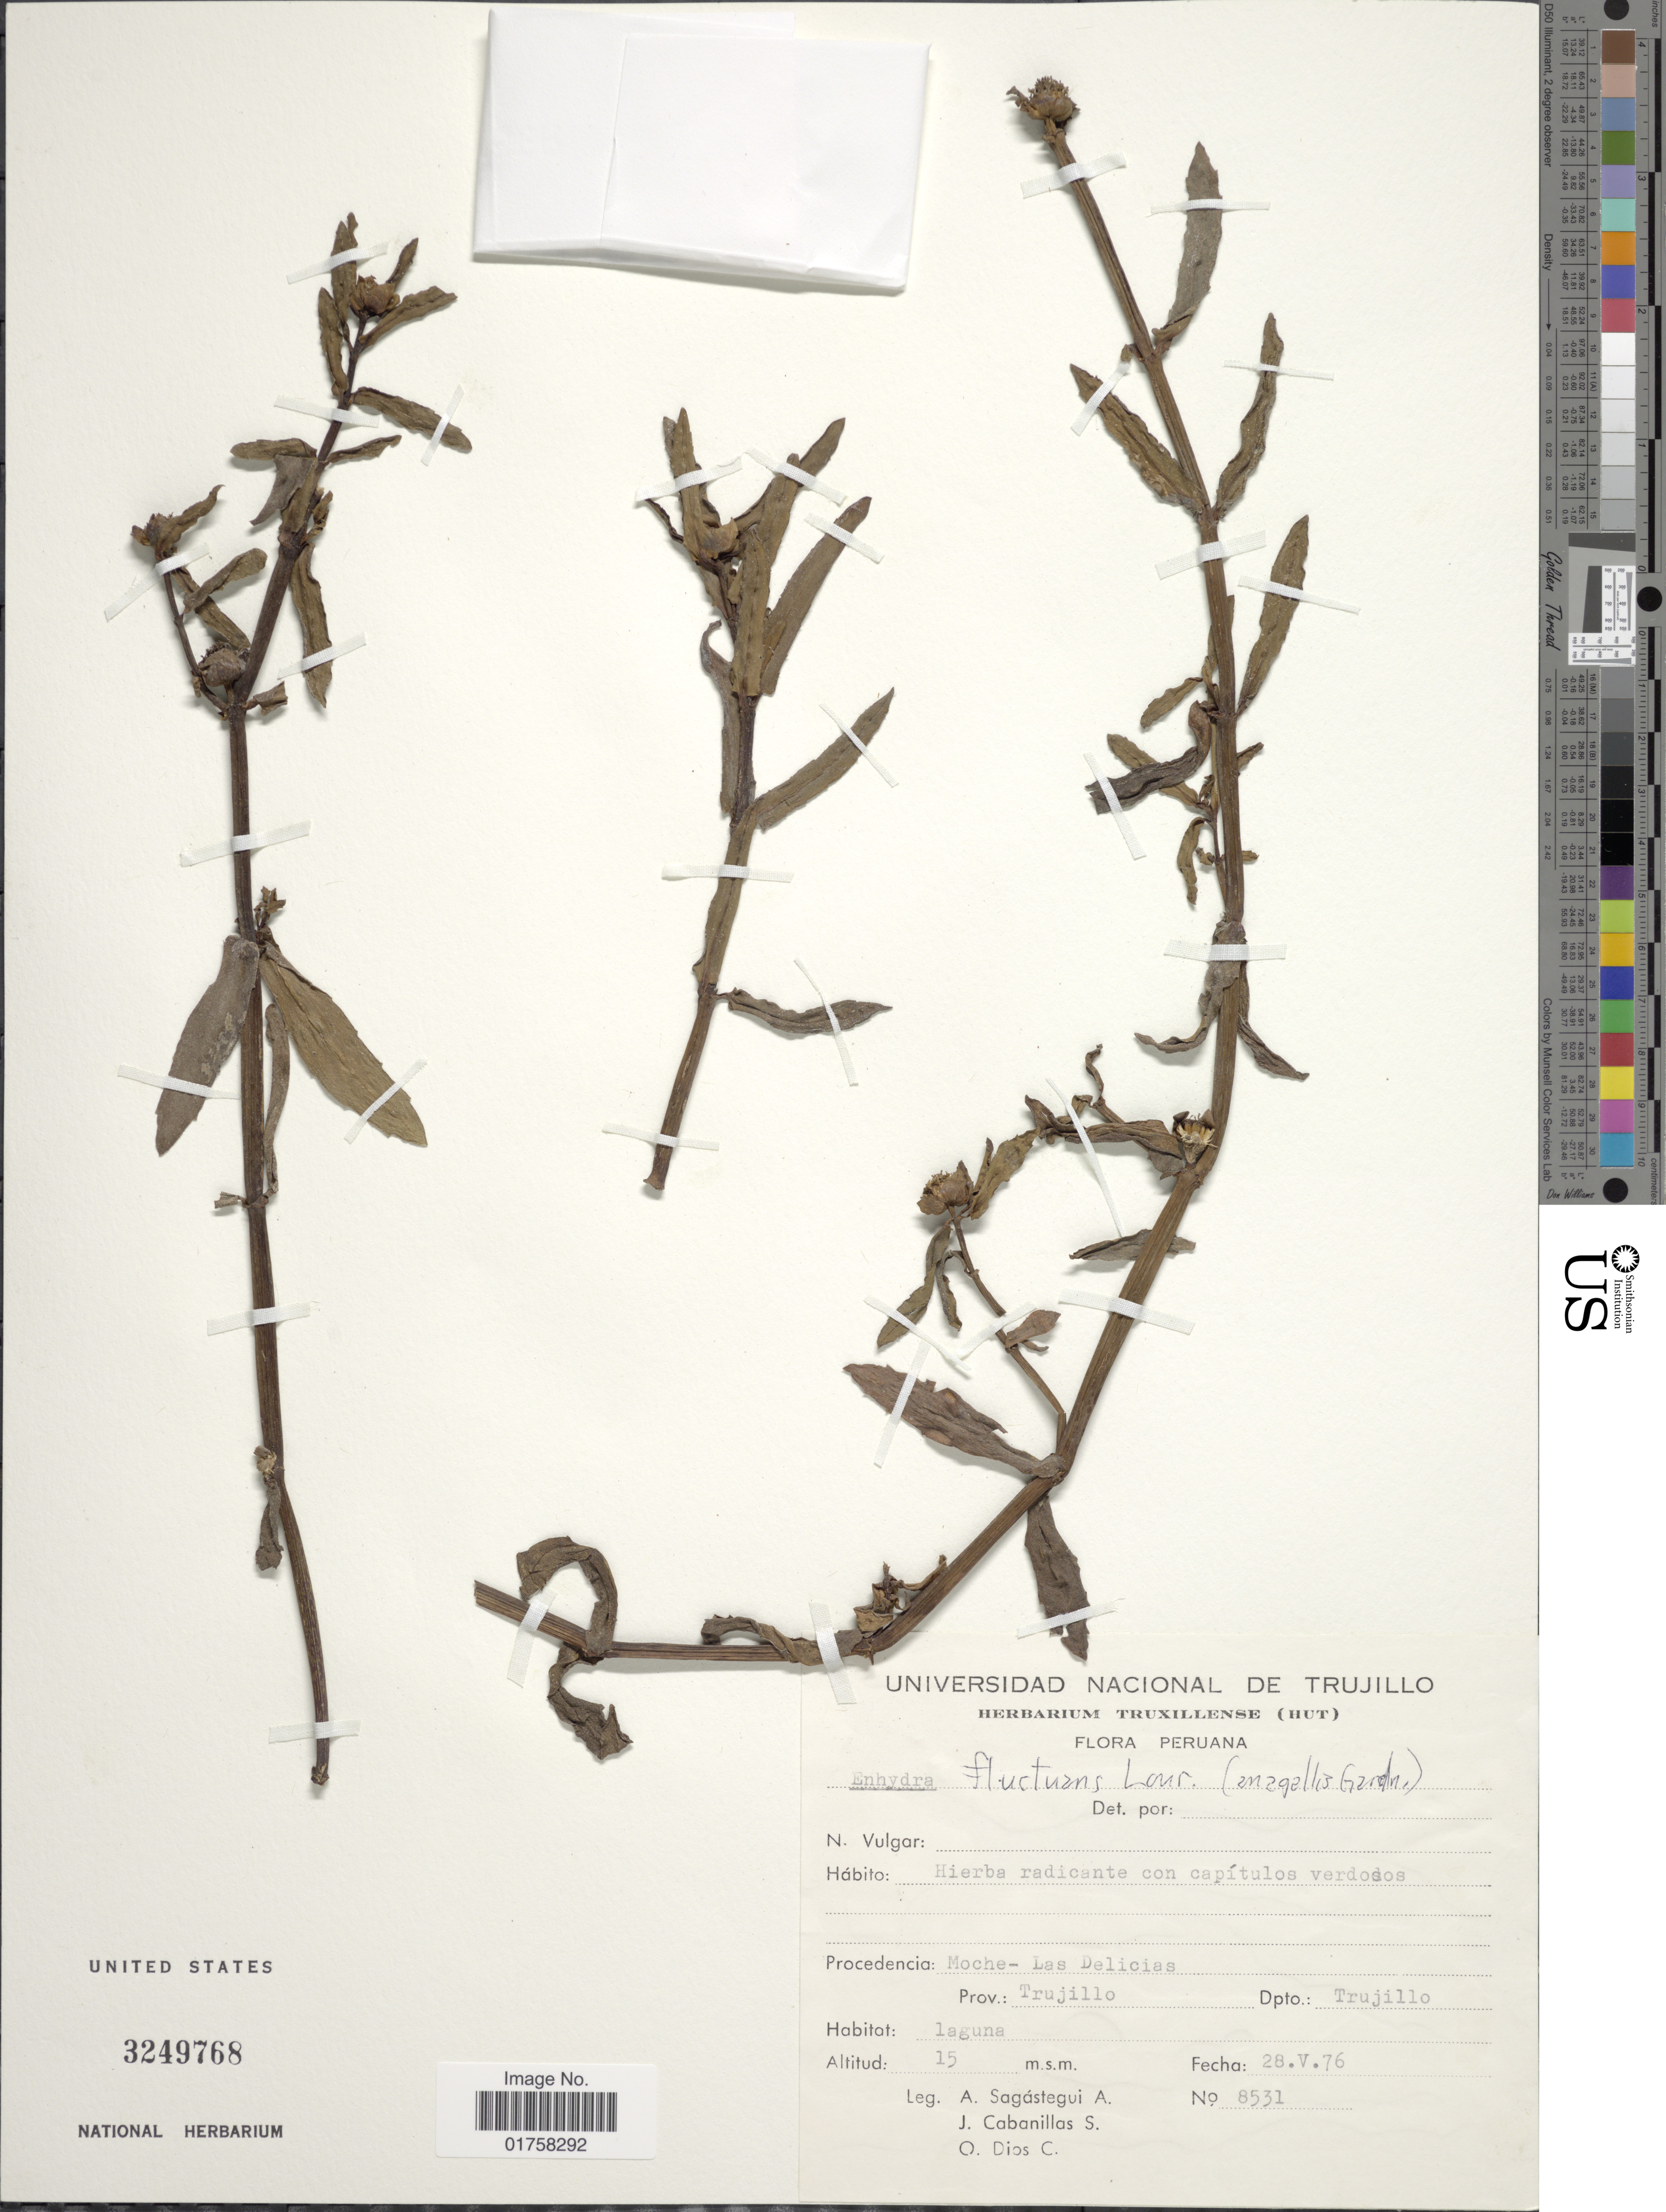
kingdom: Plantae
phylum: Tracheophyta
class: Magnoliopsida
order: Asterales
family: Asteraceae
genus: Enhydra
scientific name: Enhydra fluctuans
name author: Lour.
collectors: A. Sagástegui A., J. Cabanillas S. & O. Dios C.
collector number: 8531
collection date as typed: Transcribed d/m/y: 28/5/76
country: Venezuela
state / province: Trujillo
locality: Moche - Las Delicias, Dpto.: Trujillo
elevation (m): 15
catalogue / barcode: US 3249768